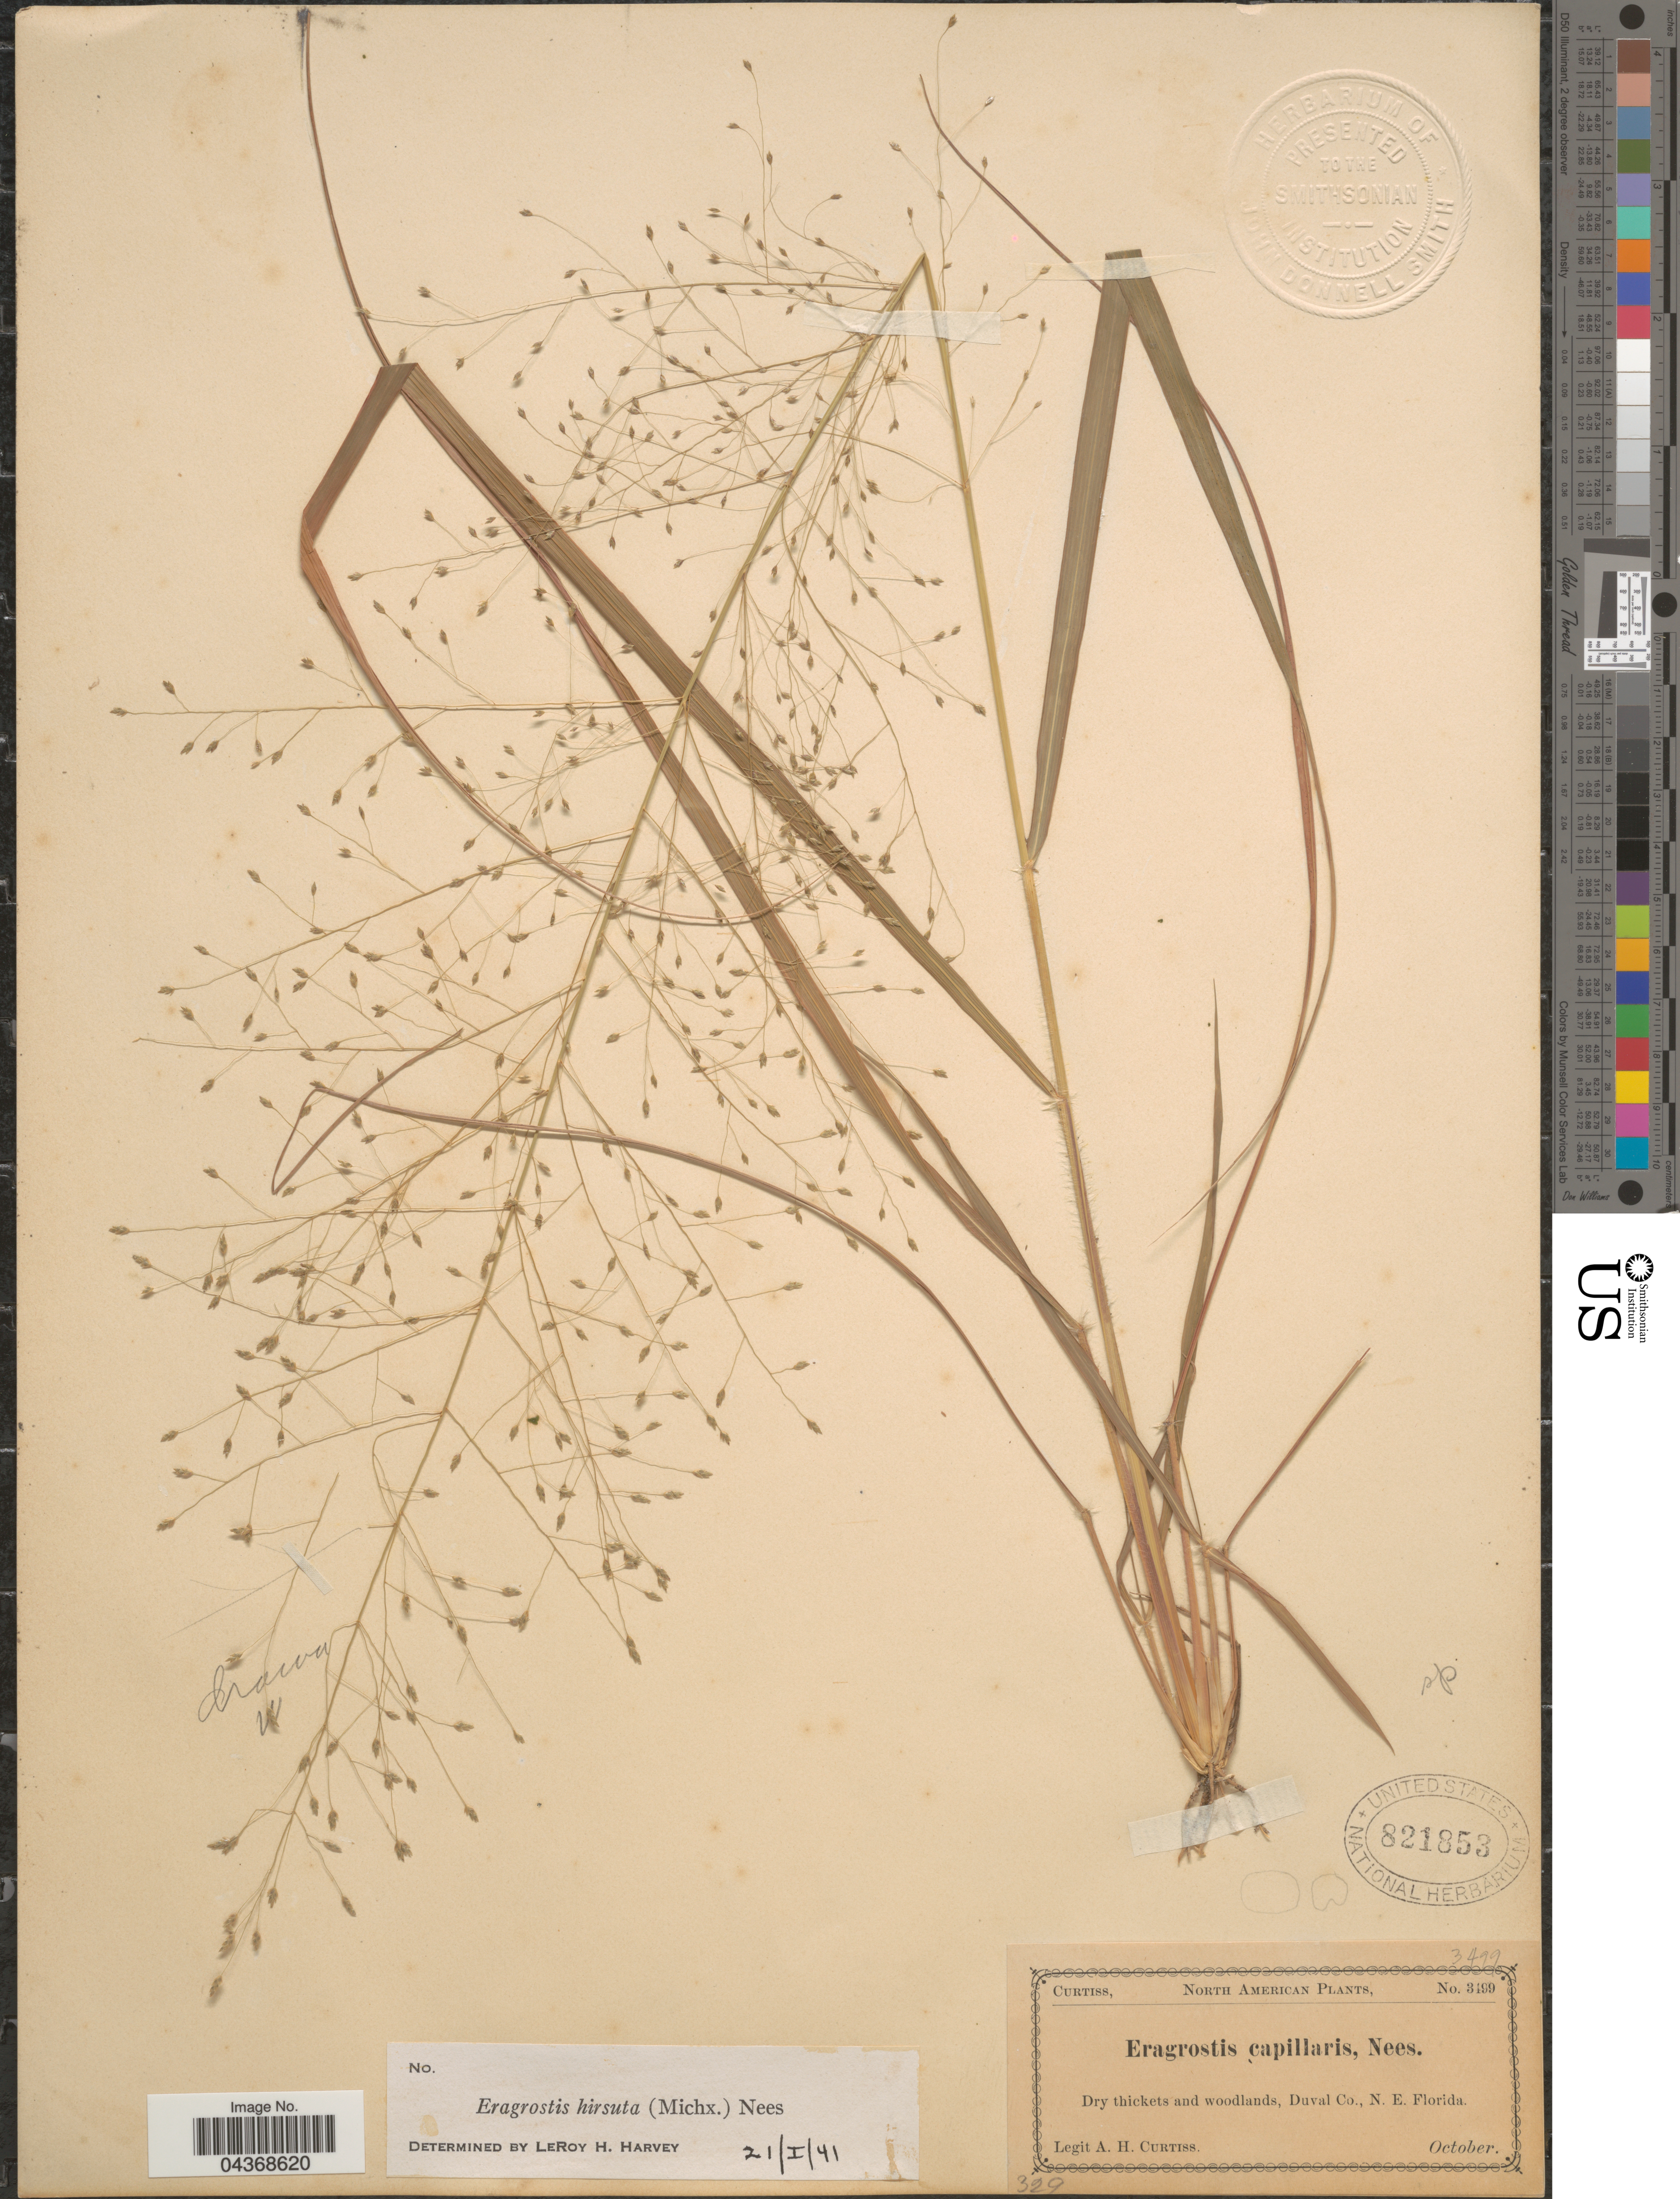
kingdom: Plantae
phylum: Tracheophyta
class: Liliopsida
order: Poales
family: Poaceae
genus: Eragrostis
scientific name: Eragrostis hirsuta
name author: (Michx.) Nees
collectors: A. H. Curtiss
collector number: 3499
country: United States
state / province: Florida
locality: Dry thickets and woodlands, Duval Co., N. E. Florida.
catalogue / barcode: US 821853